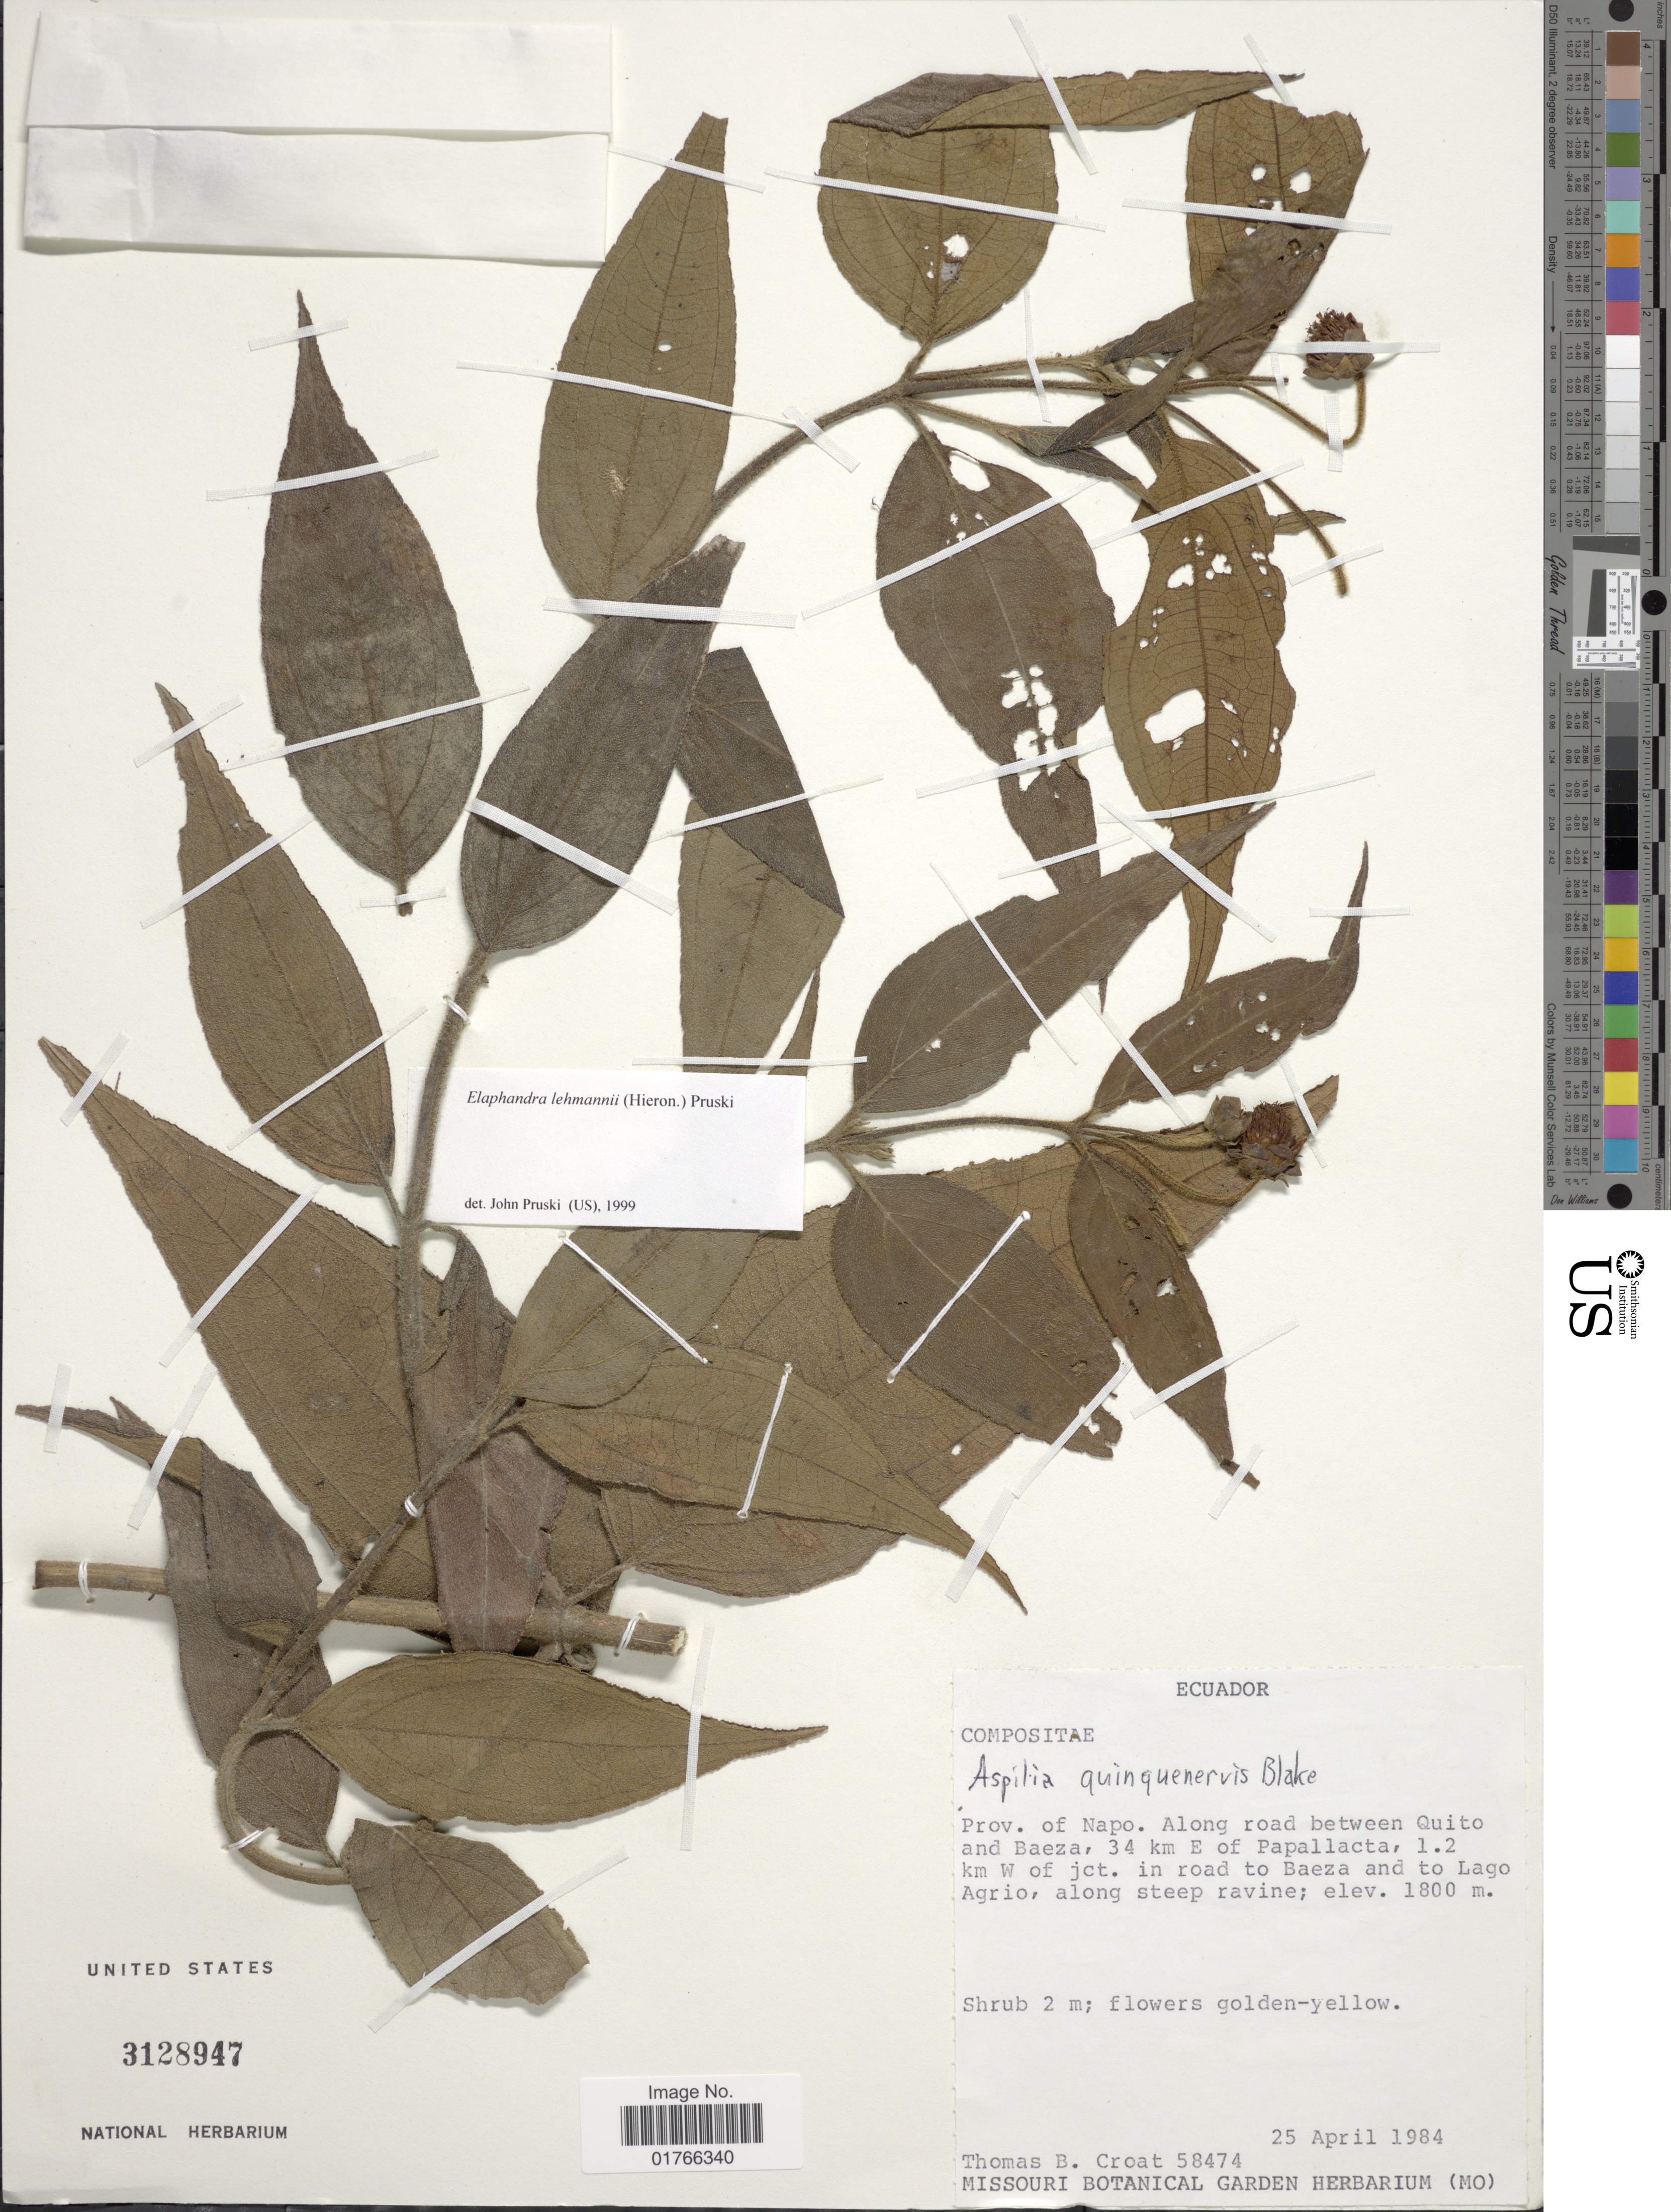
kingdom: Plantae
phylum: Tracheophyta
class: Magnoliopsida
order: Asterales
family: Asteraceae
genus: Elaphandra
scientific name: Elaphandra lehmannii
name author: (Hieron.) Pruski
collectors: T. B. Croat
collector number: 58474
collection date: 1984-04-25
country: Ecuador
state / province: Napo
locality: Along road between Quito and Baeza, 34 km E of Papallacta, 1.2 km W of jct. in road to Baeza and to Lago Agrio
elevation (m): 1800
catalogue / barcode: US 3128947